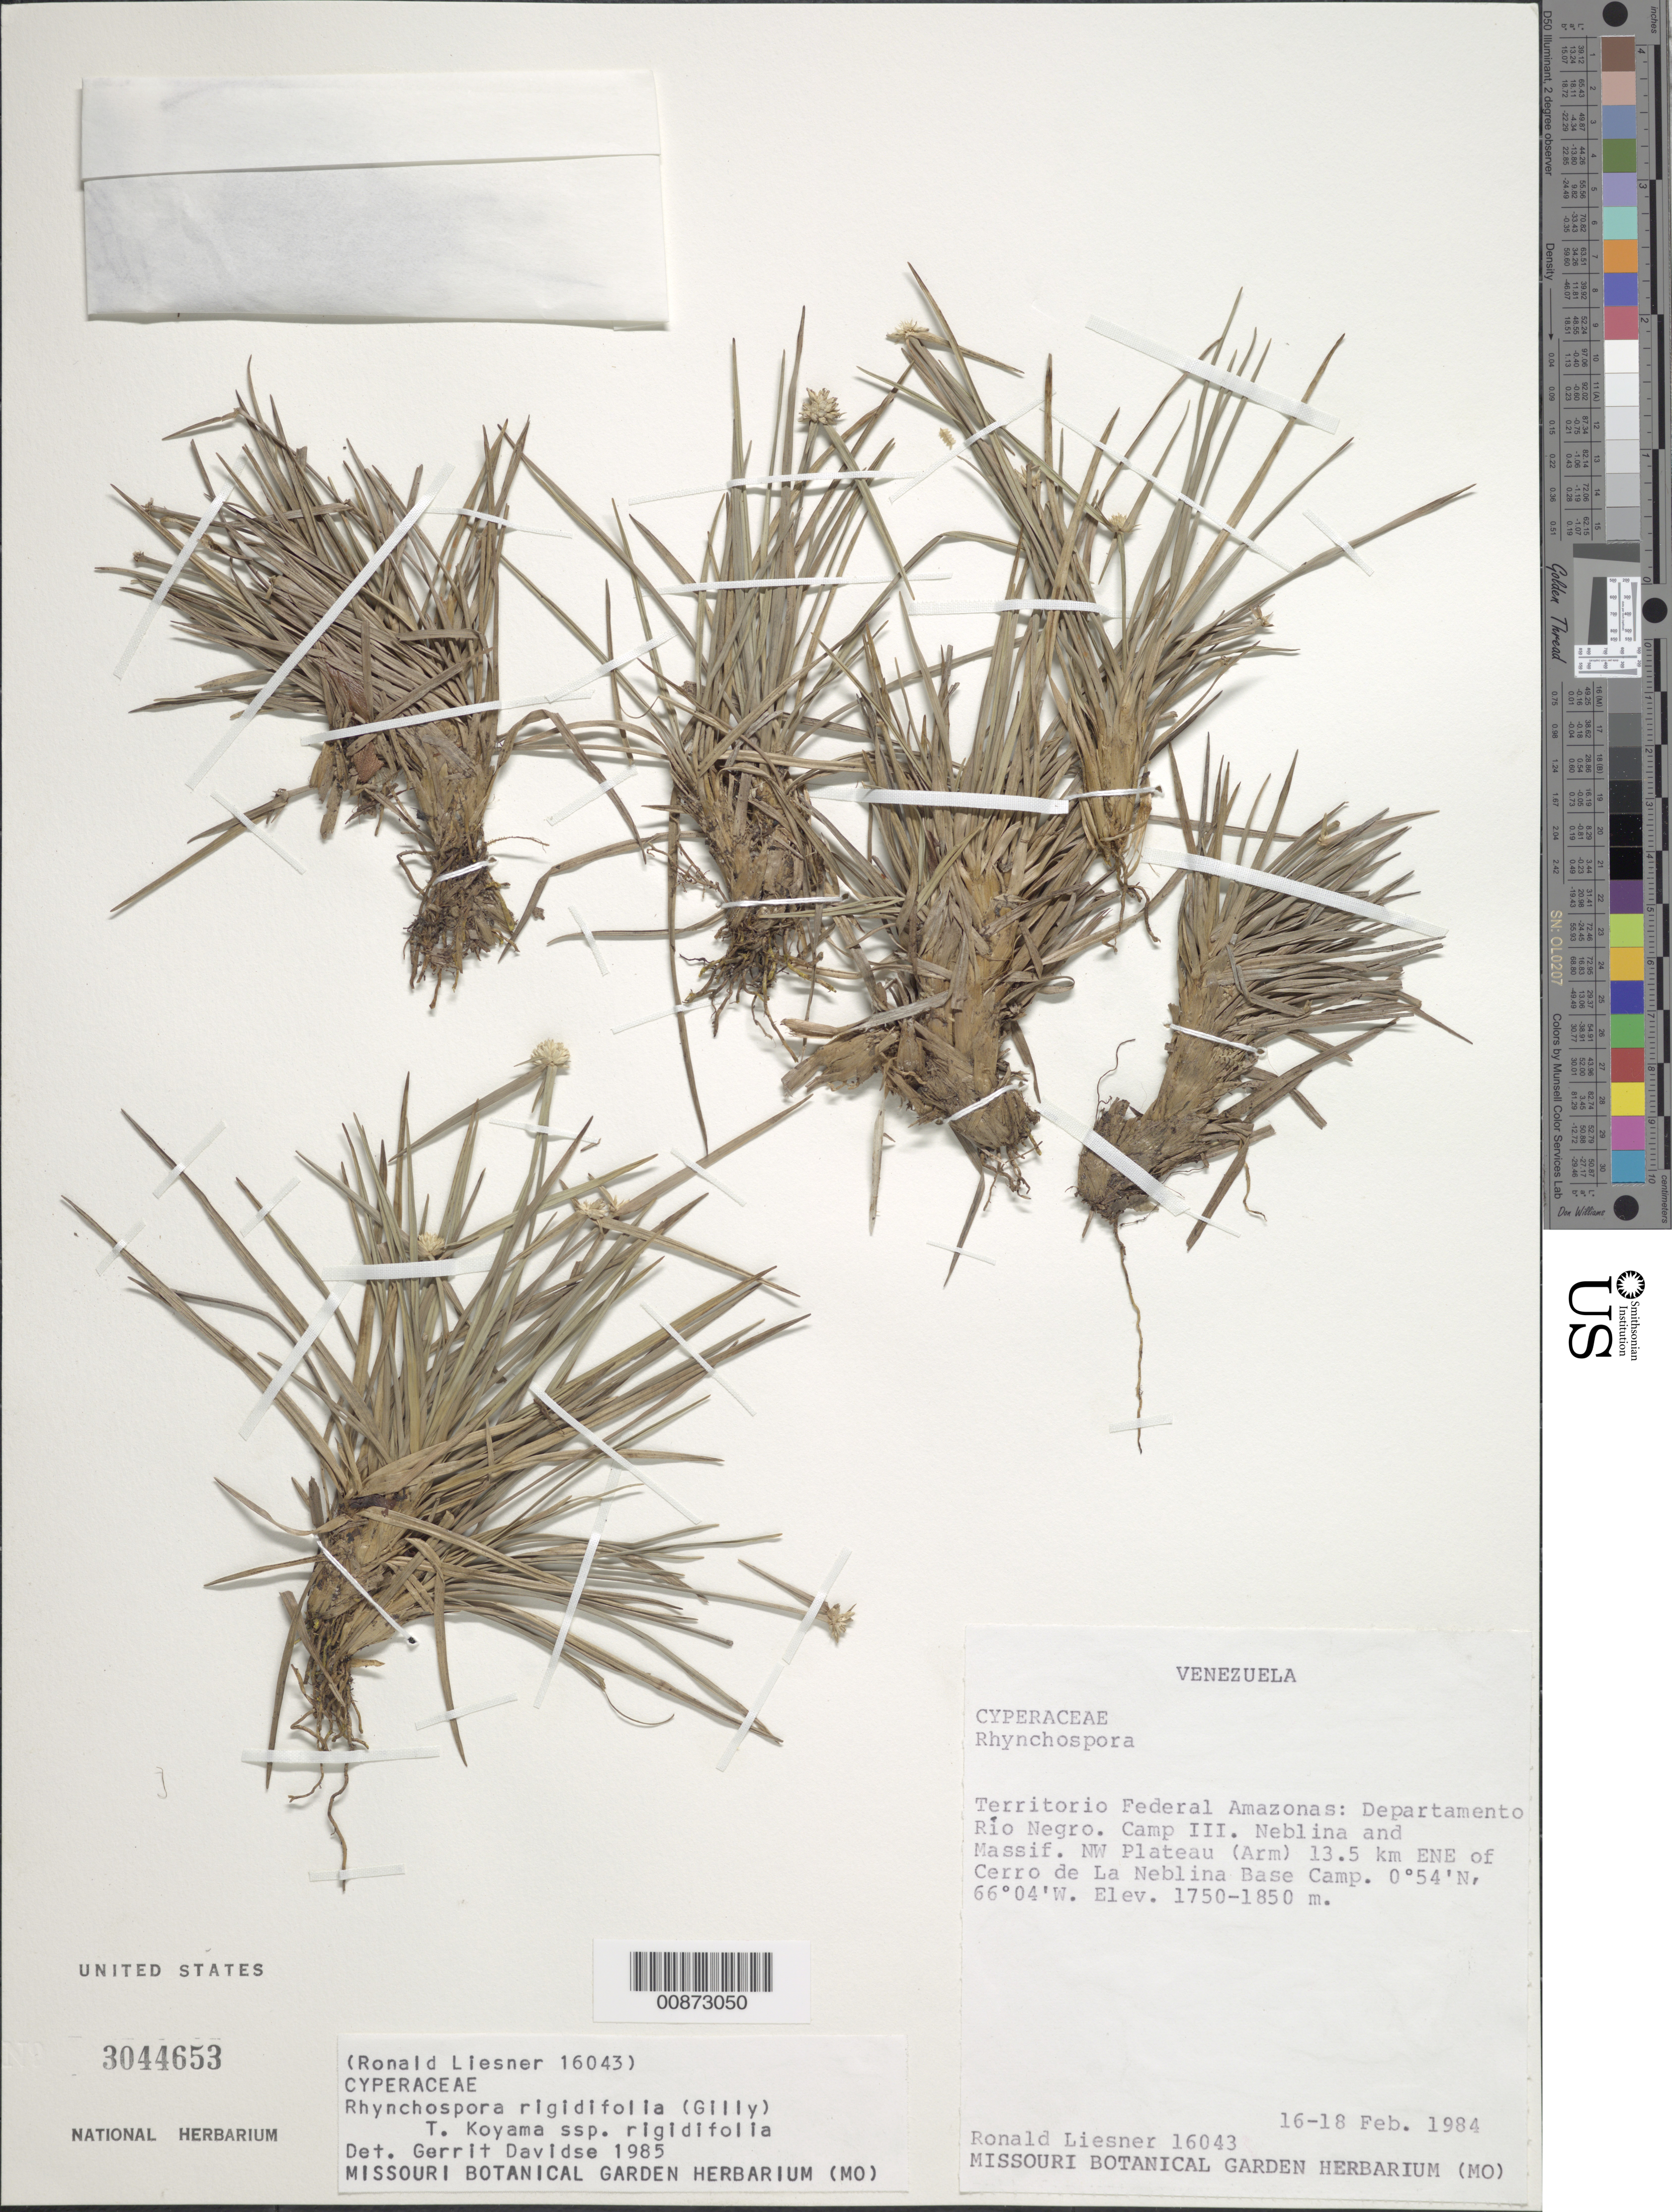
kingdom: Plantae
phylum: Tracheophyta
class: Liliopsida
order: Poales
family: Cyperaceae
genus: Rhynchospora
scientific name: Rhynchospora rigidifolia subsp. rigidifolia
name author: (Gilly) T. Koyama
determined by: Davidse, Gerrit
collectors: R. L. Liesner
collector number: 16043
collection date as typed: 16-Feb-84 to 18-Feb-84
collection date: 1984-02-16/1984-02-18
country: Venezuela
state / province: Amazonas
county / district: Río Negro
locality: Cerro de La Neblina Base Camp, Camp III, Neblina & Massif, NW Plateau, 13.5 km ENE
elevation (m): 1750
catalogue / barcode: US 3044653